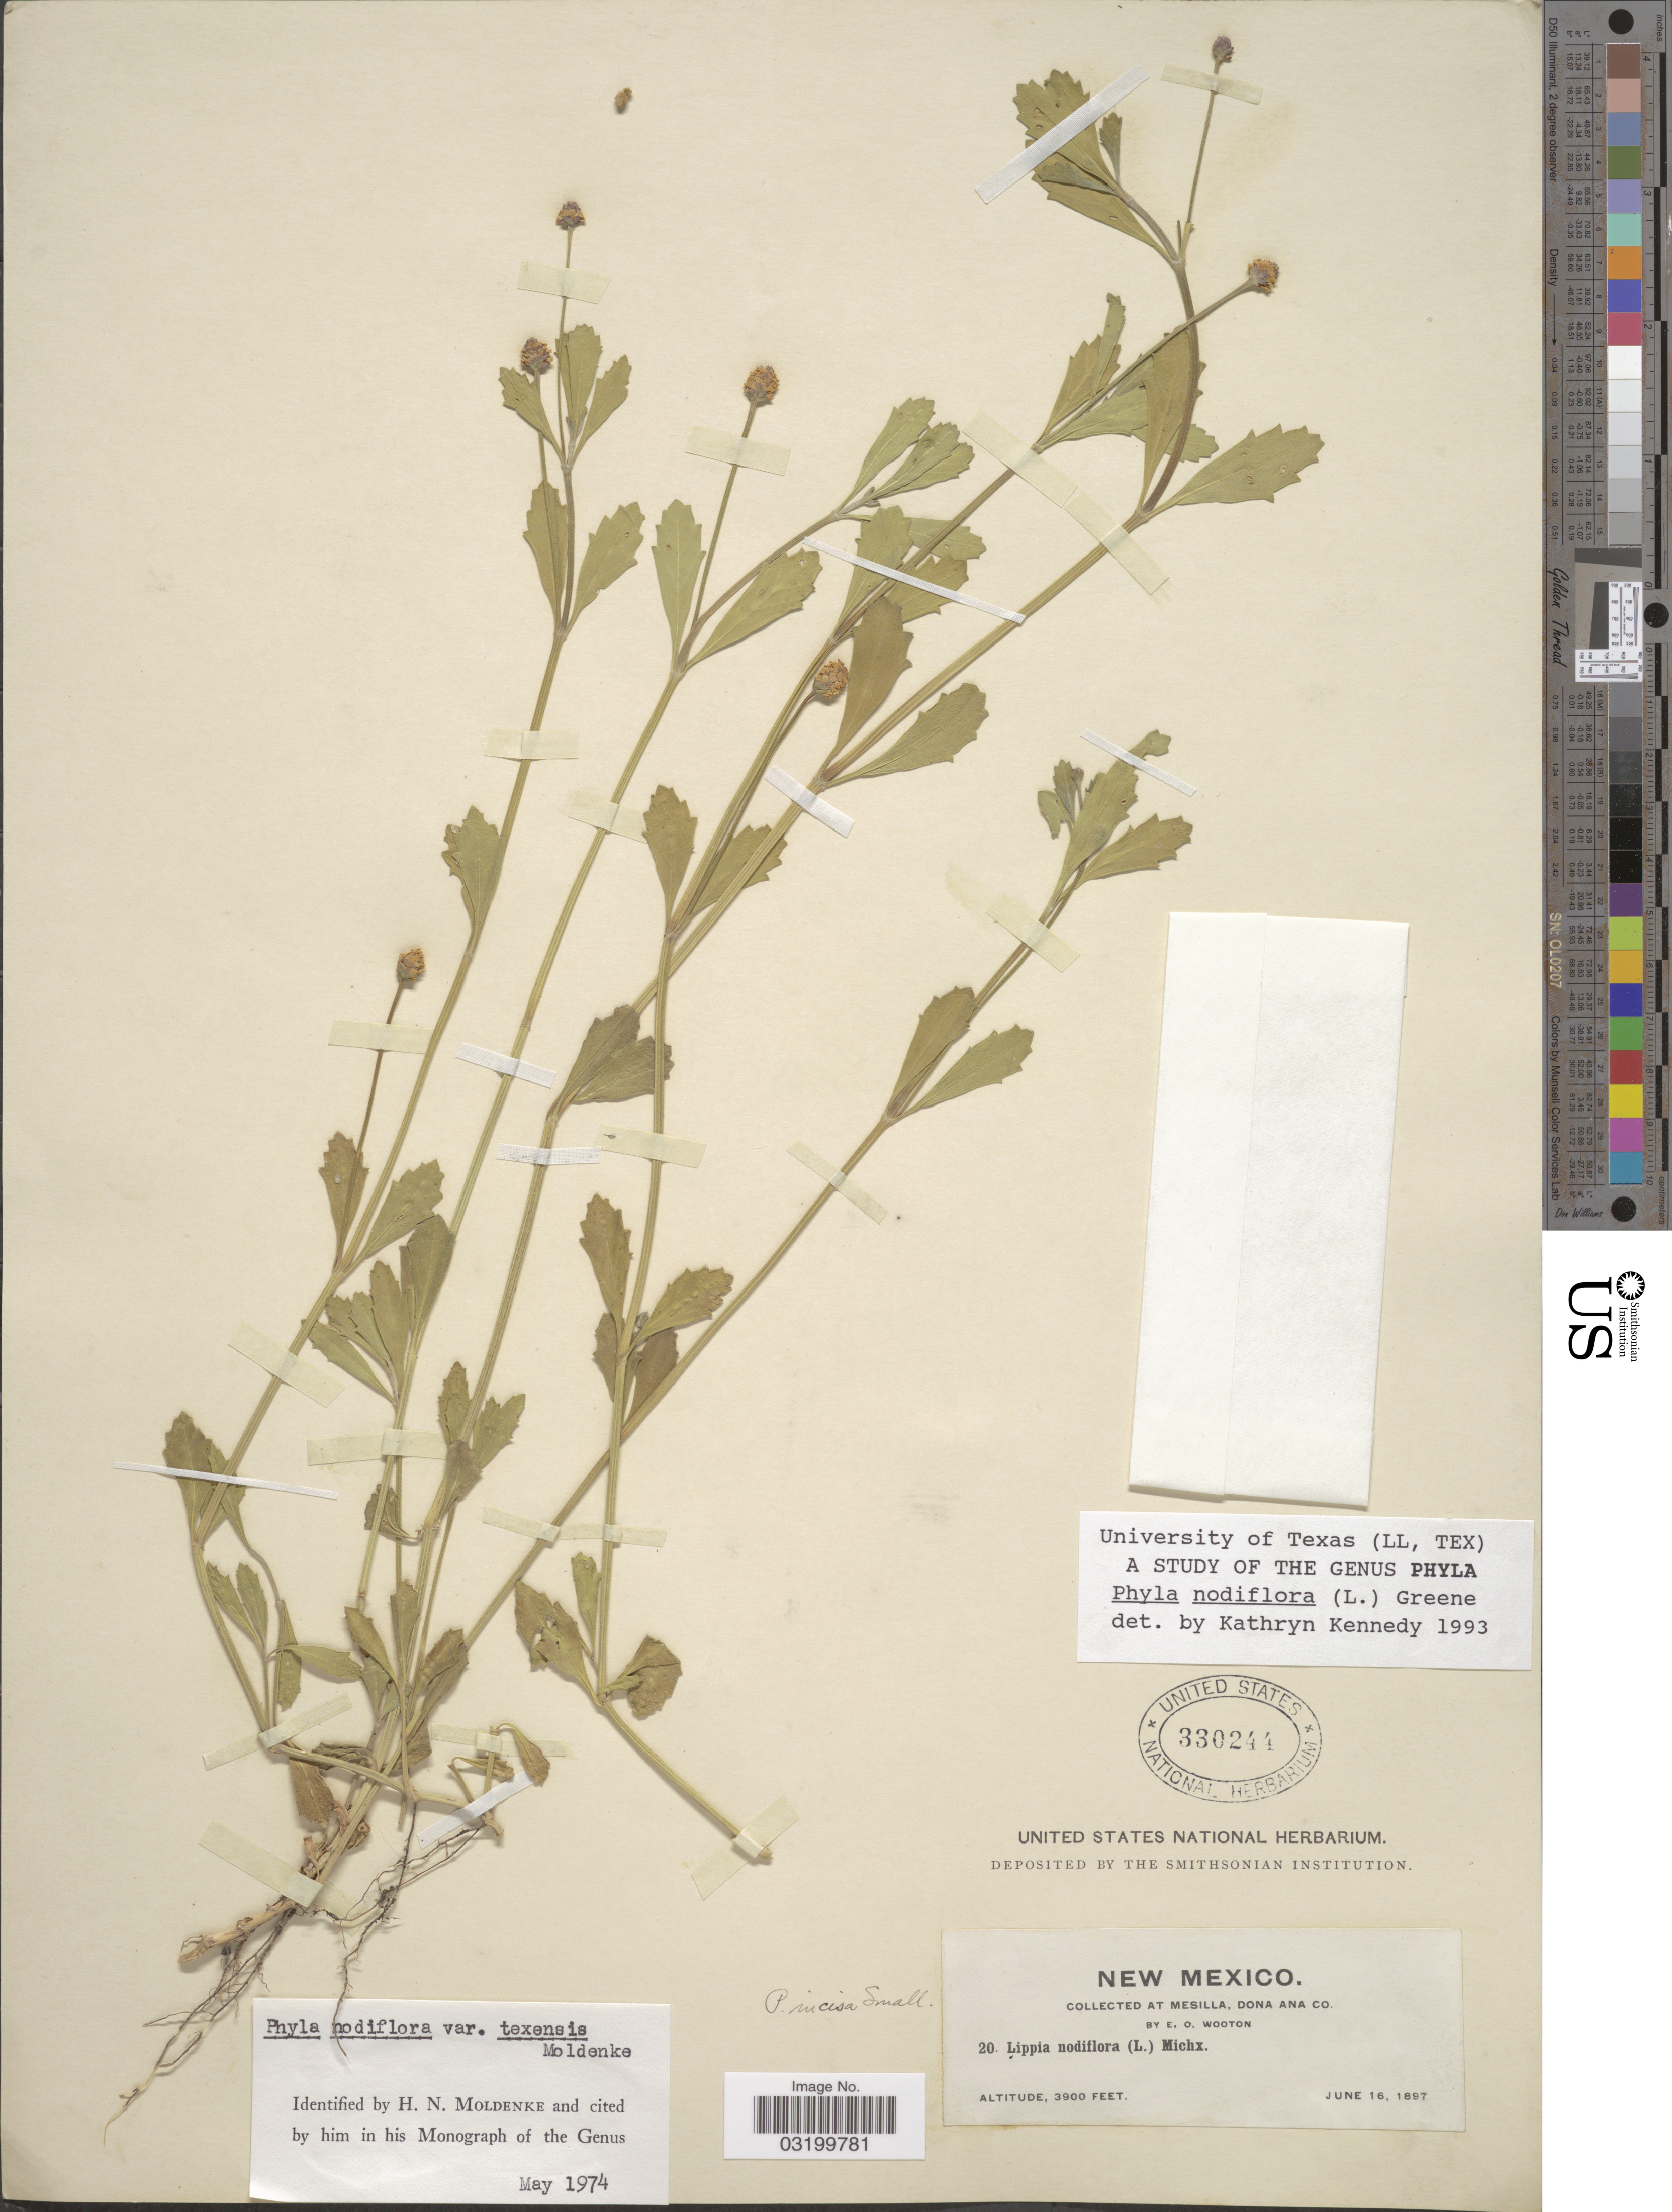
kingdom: Plantae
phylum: Tracheophyta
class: Magnoliopsida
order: Lamiales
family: Verbenaceae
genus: Phyla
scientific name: Phyla nodiflora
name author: (L.) Greene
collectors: E. O. Wooton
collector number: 20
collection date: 1897-06-16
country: United States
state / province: New Mexico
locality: At Mesilla, Dona Ana Co.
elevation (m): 1189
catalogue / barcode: US 330244